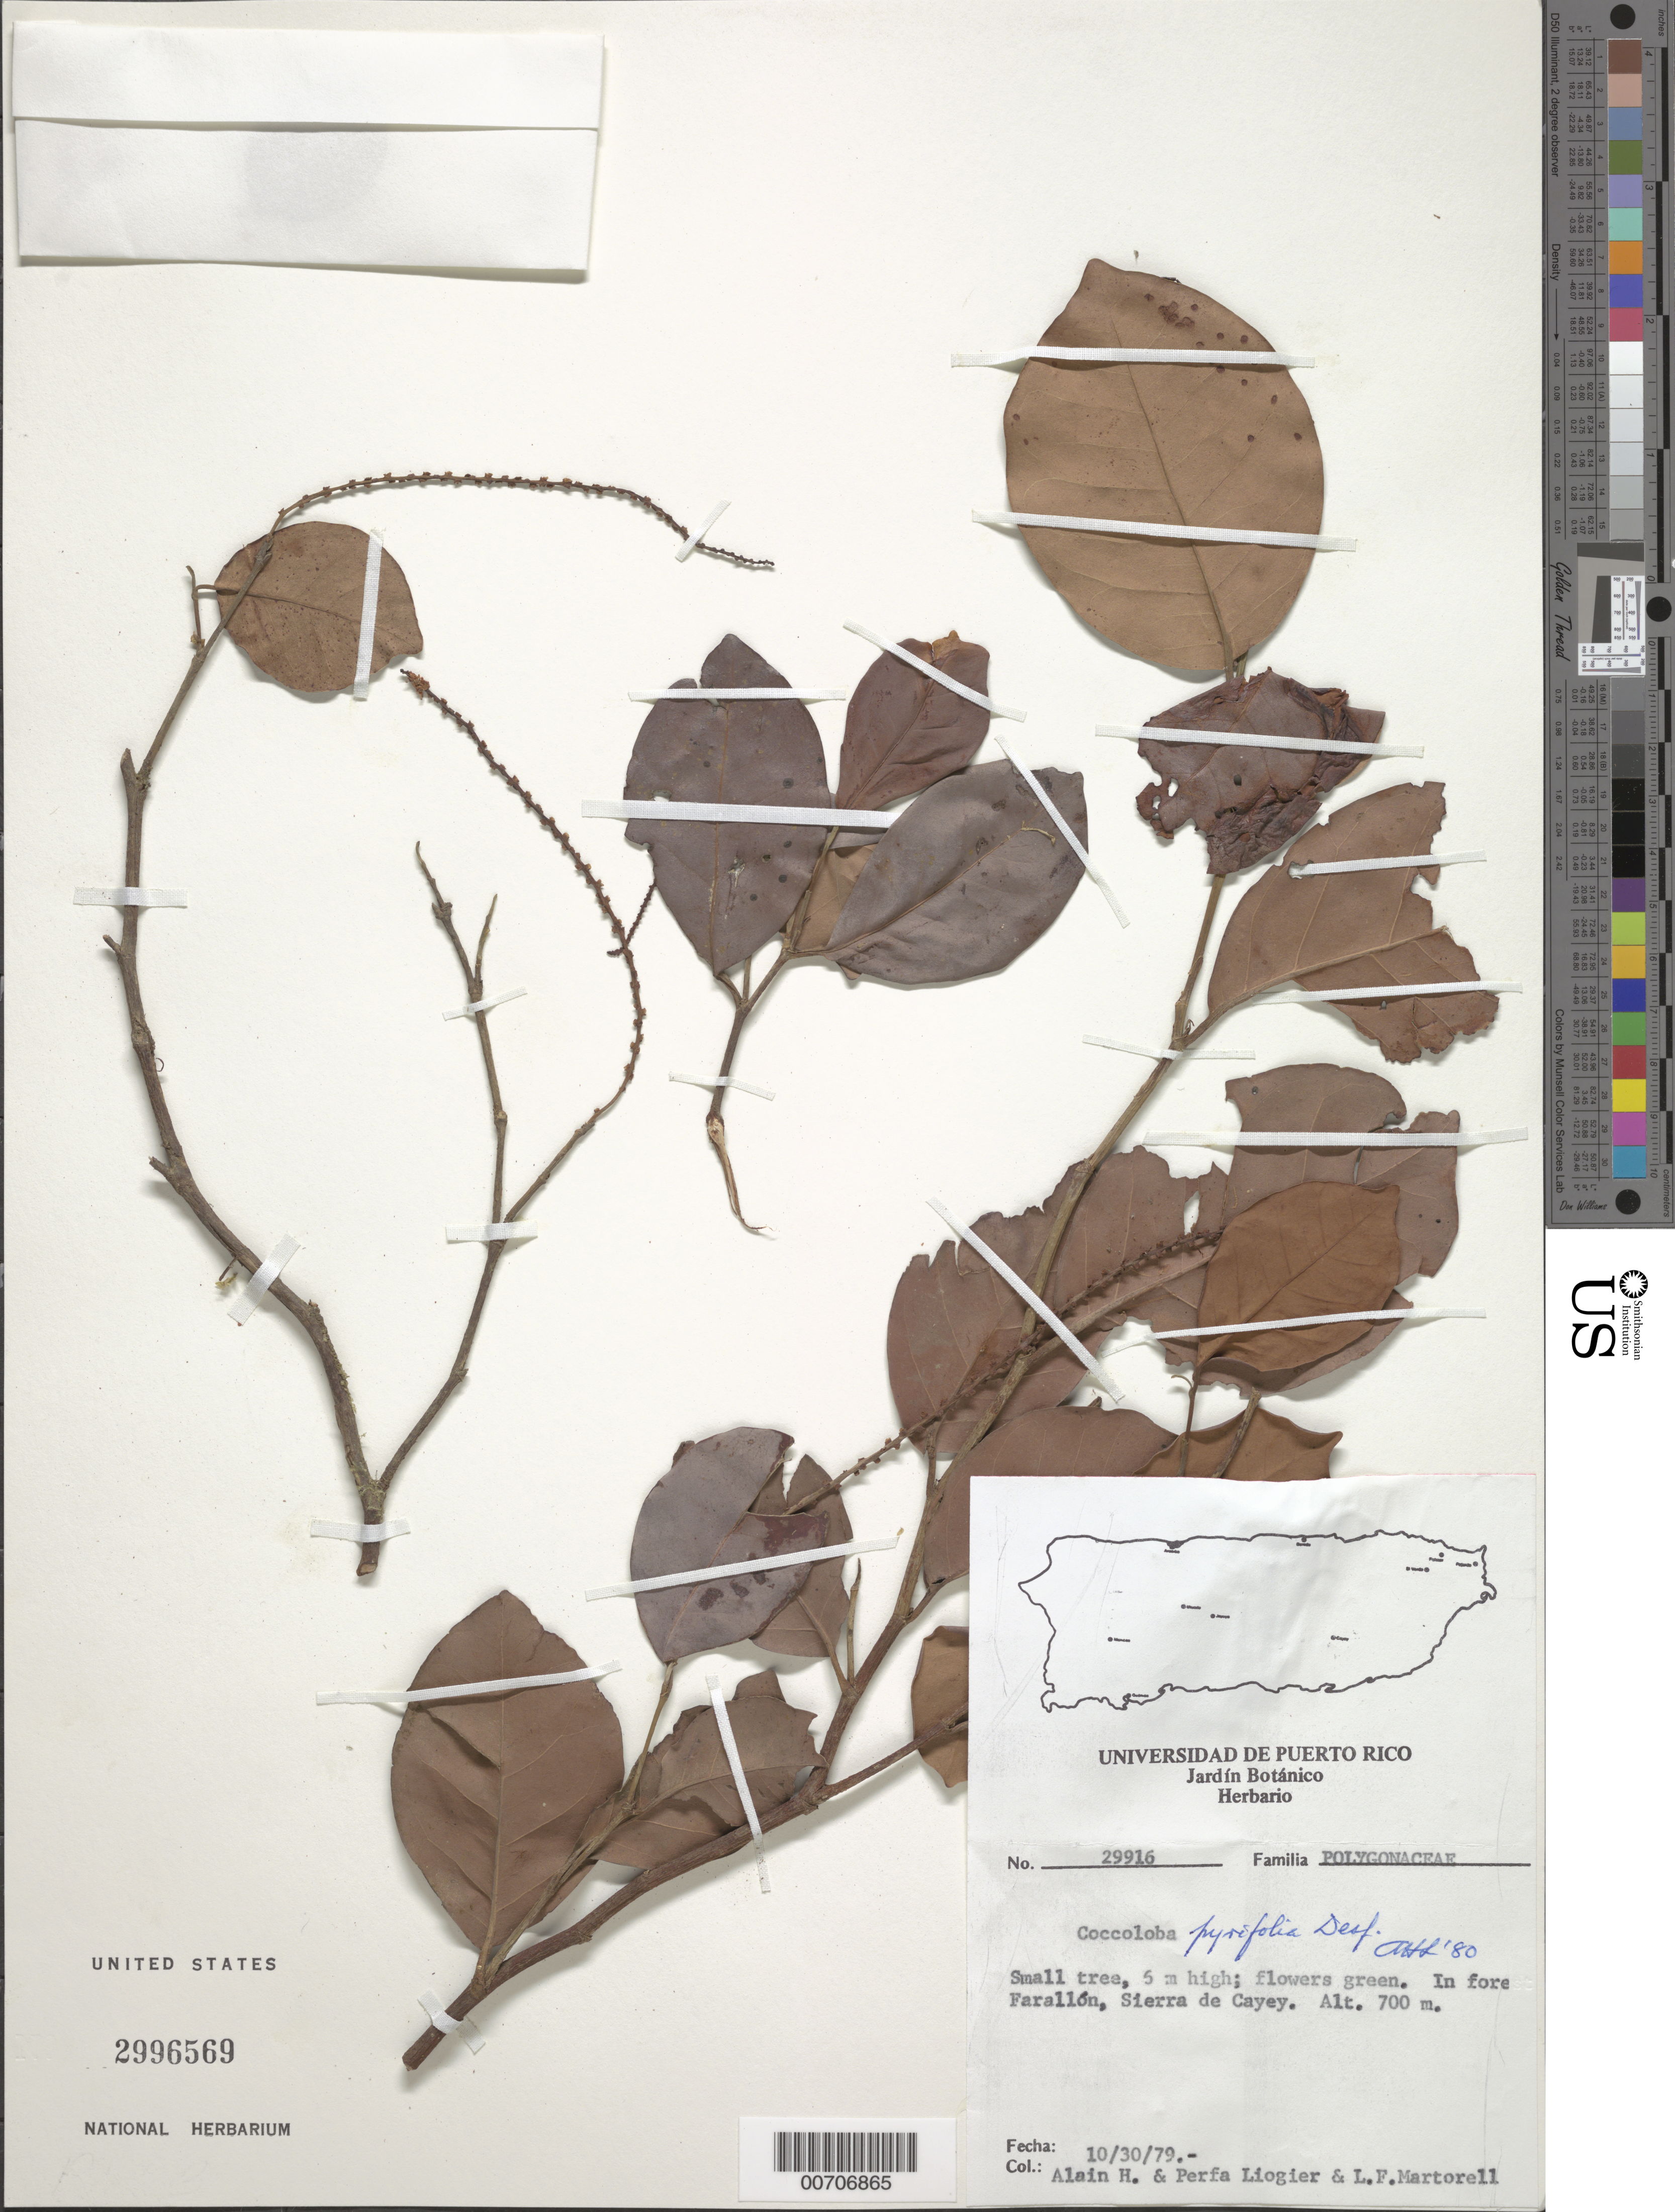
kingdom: Plantae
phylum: Tracheophyta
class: Magnoliopsida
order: Caryophyllales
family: Polygonaceae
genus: Coccoloba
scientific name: Coccoloba pyrifolia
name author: Desf.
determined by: Liogier, Alain H.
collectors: A. H. Liogier, M. P. Liogier & L. Martorell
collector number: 29916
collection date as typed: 30 Oct 1979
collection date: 1979-10-30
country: Puerto Rico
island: Greater Antilles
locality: Farallón, Sierra de Cayey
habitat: In forest Farallón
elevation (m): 700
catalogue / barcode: US 2996569